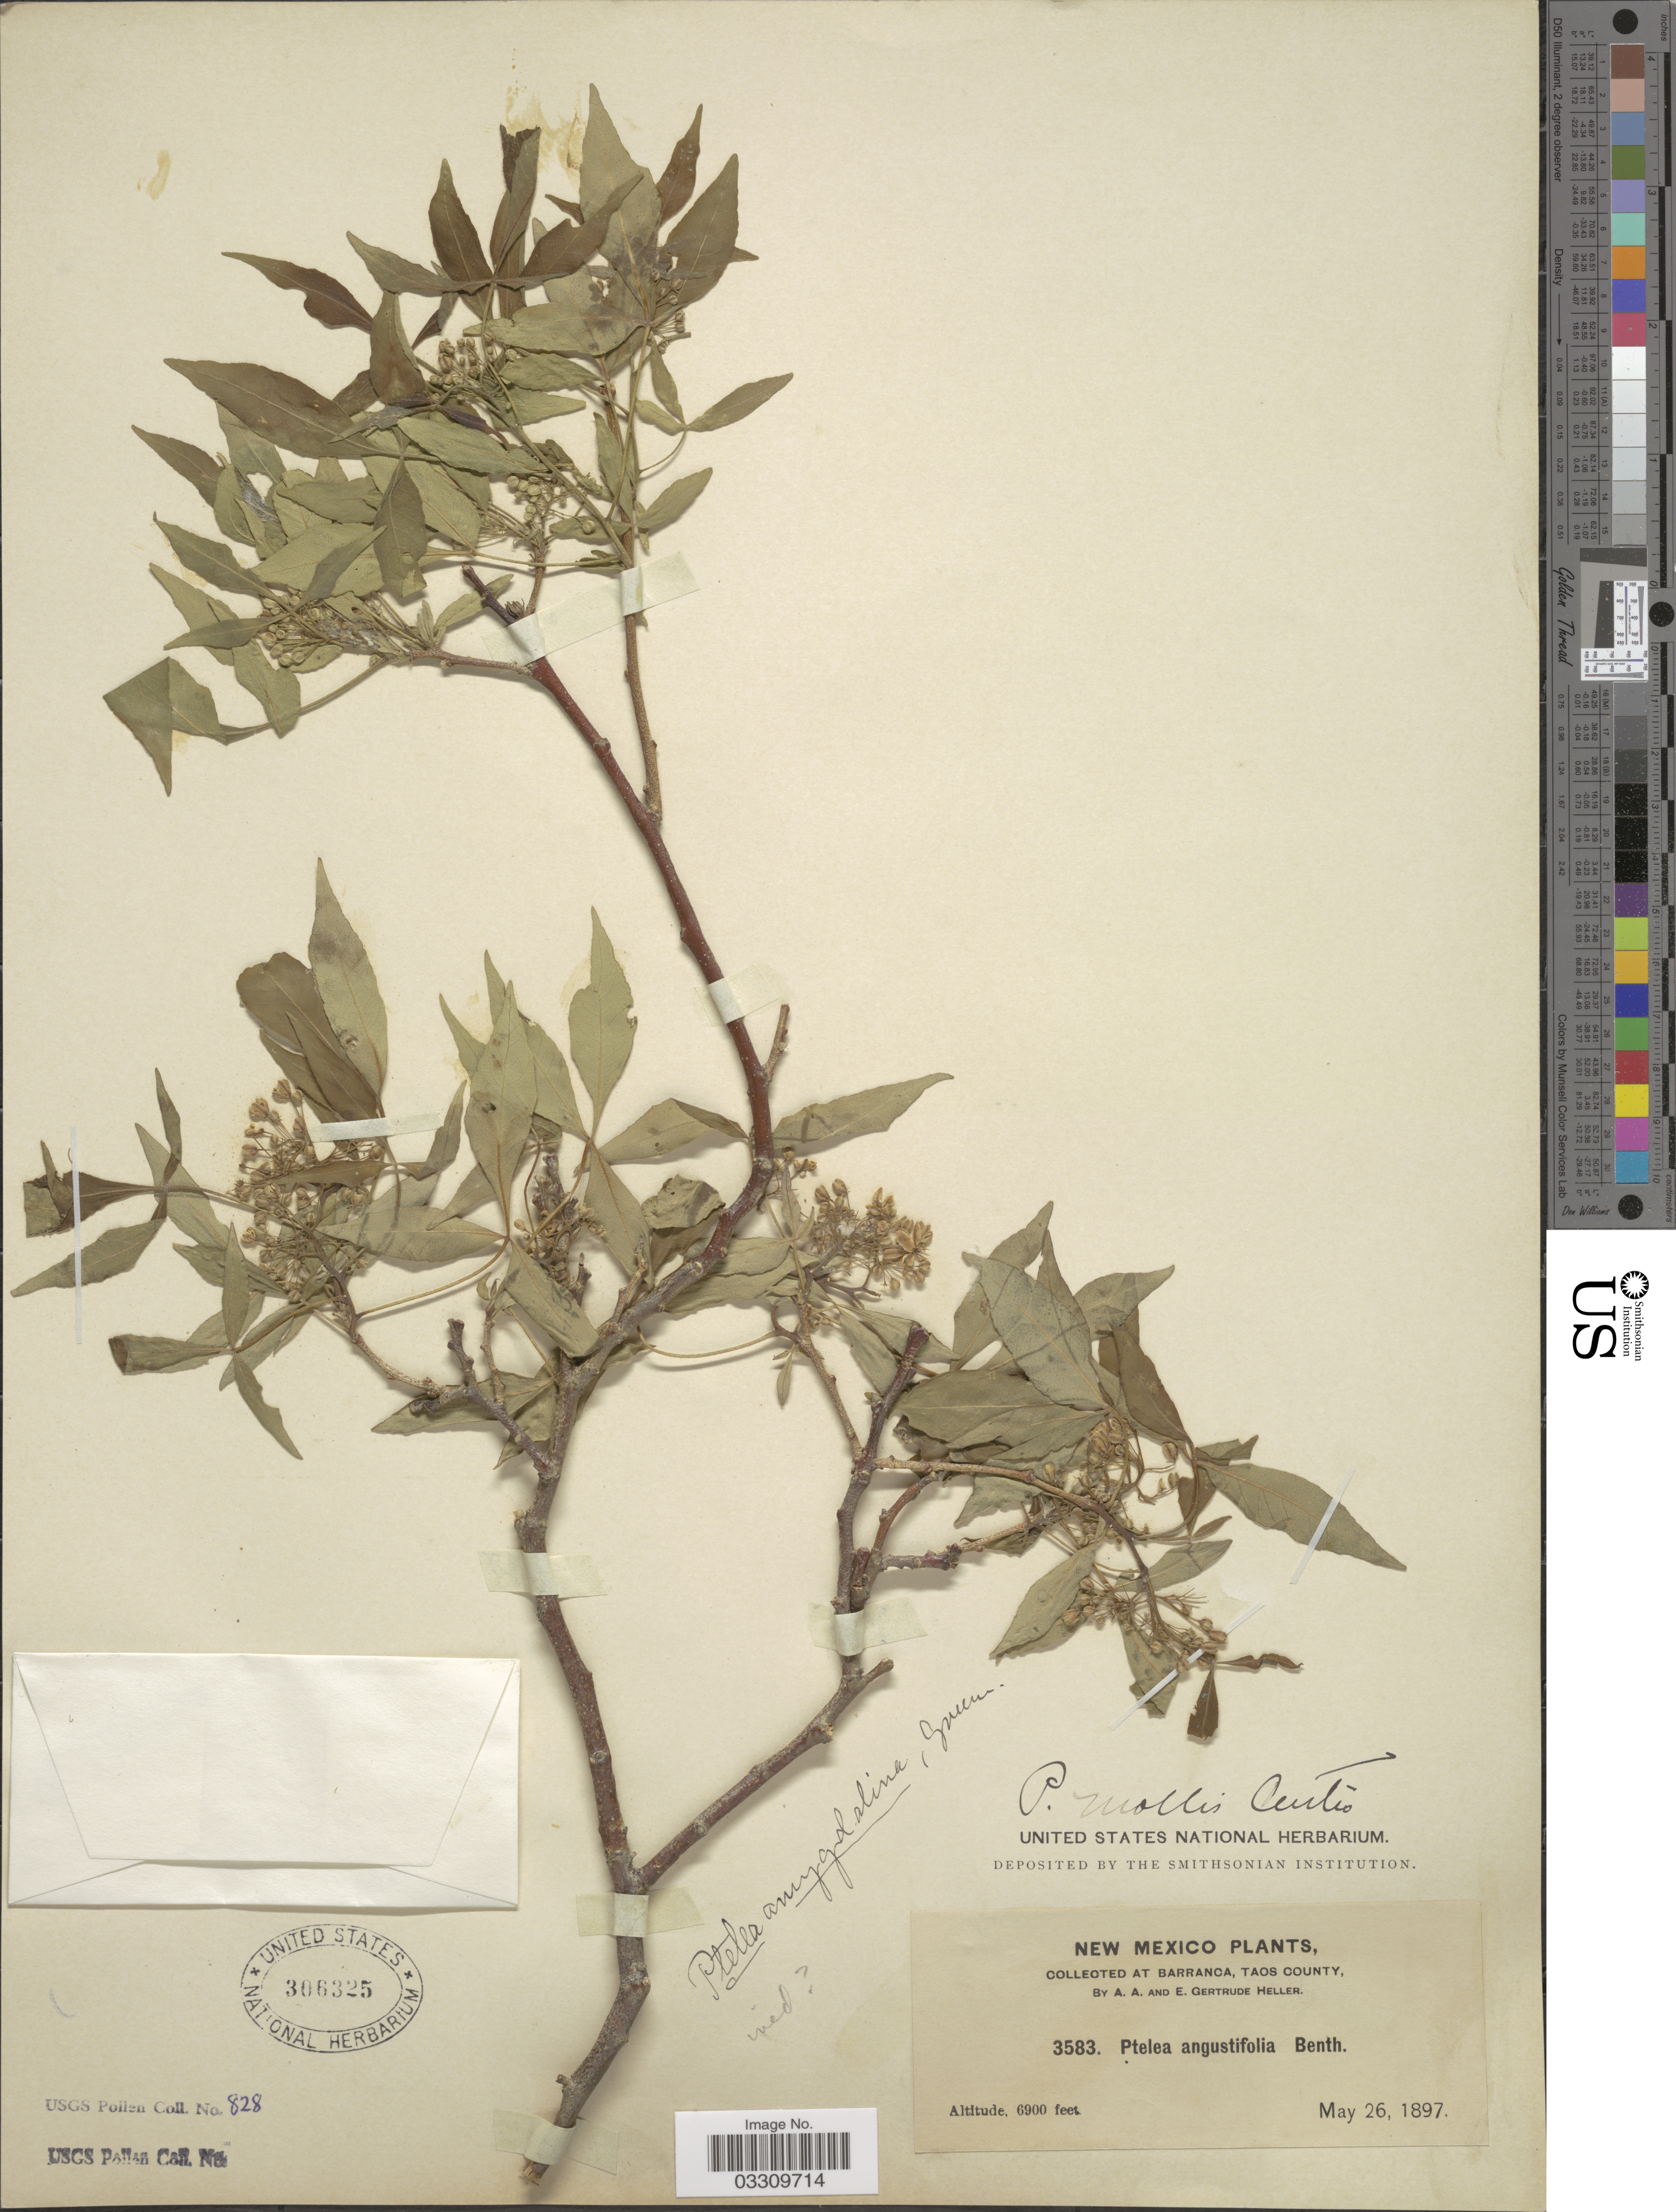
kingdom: Plantae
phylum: Tracheophyta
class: Magnoliopsida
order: Sapindales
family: Rutaceae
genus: Ptelea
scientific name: Ptelea trifoliata var. cognata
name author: (Greene) V. L. Bailey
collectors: A. A. Heller & E. Gertrude Heller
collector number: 3583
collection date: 1897-05-26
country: United States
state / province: New Mexico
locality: At Barranca, Taos County.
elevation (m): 2103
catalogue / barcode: US 306325